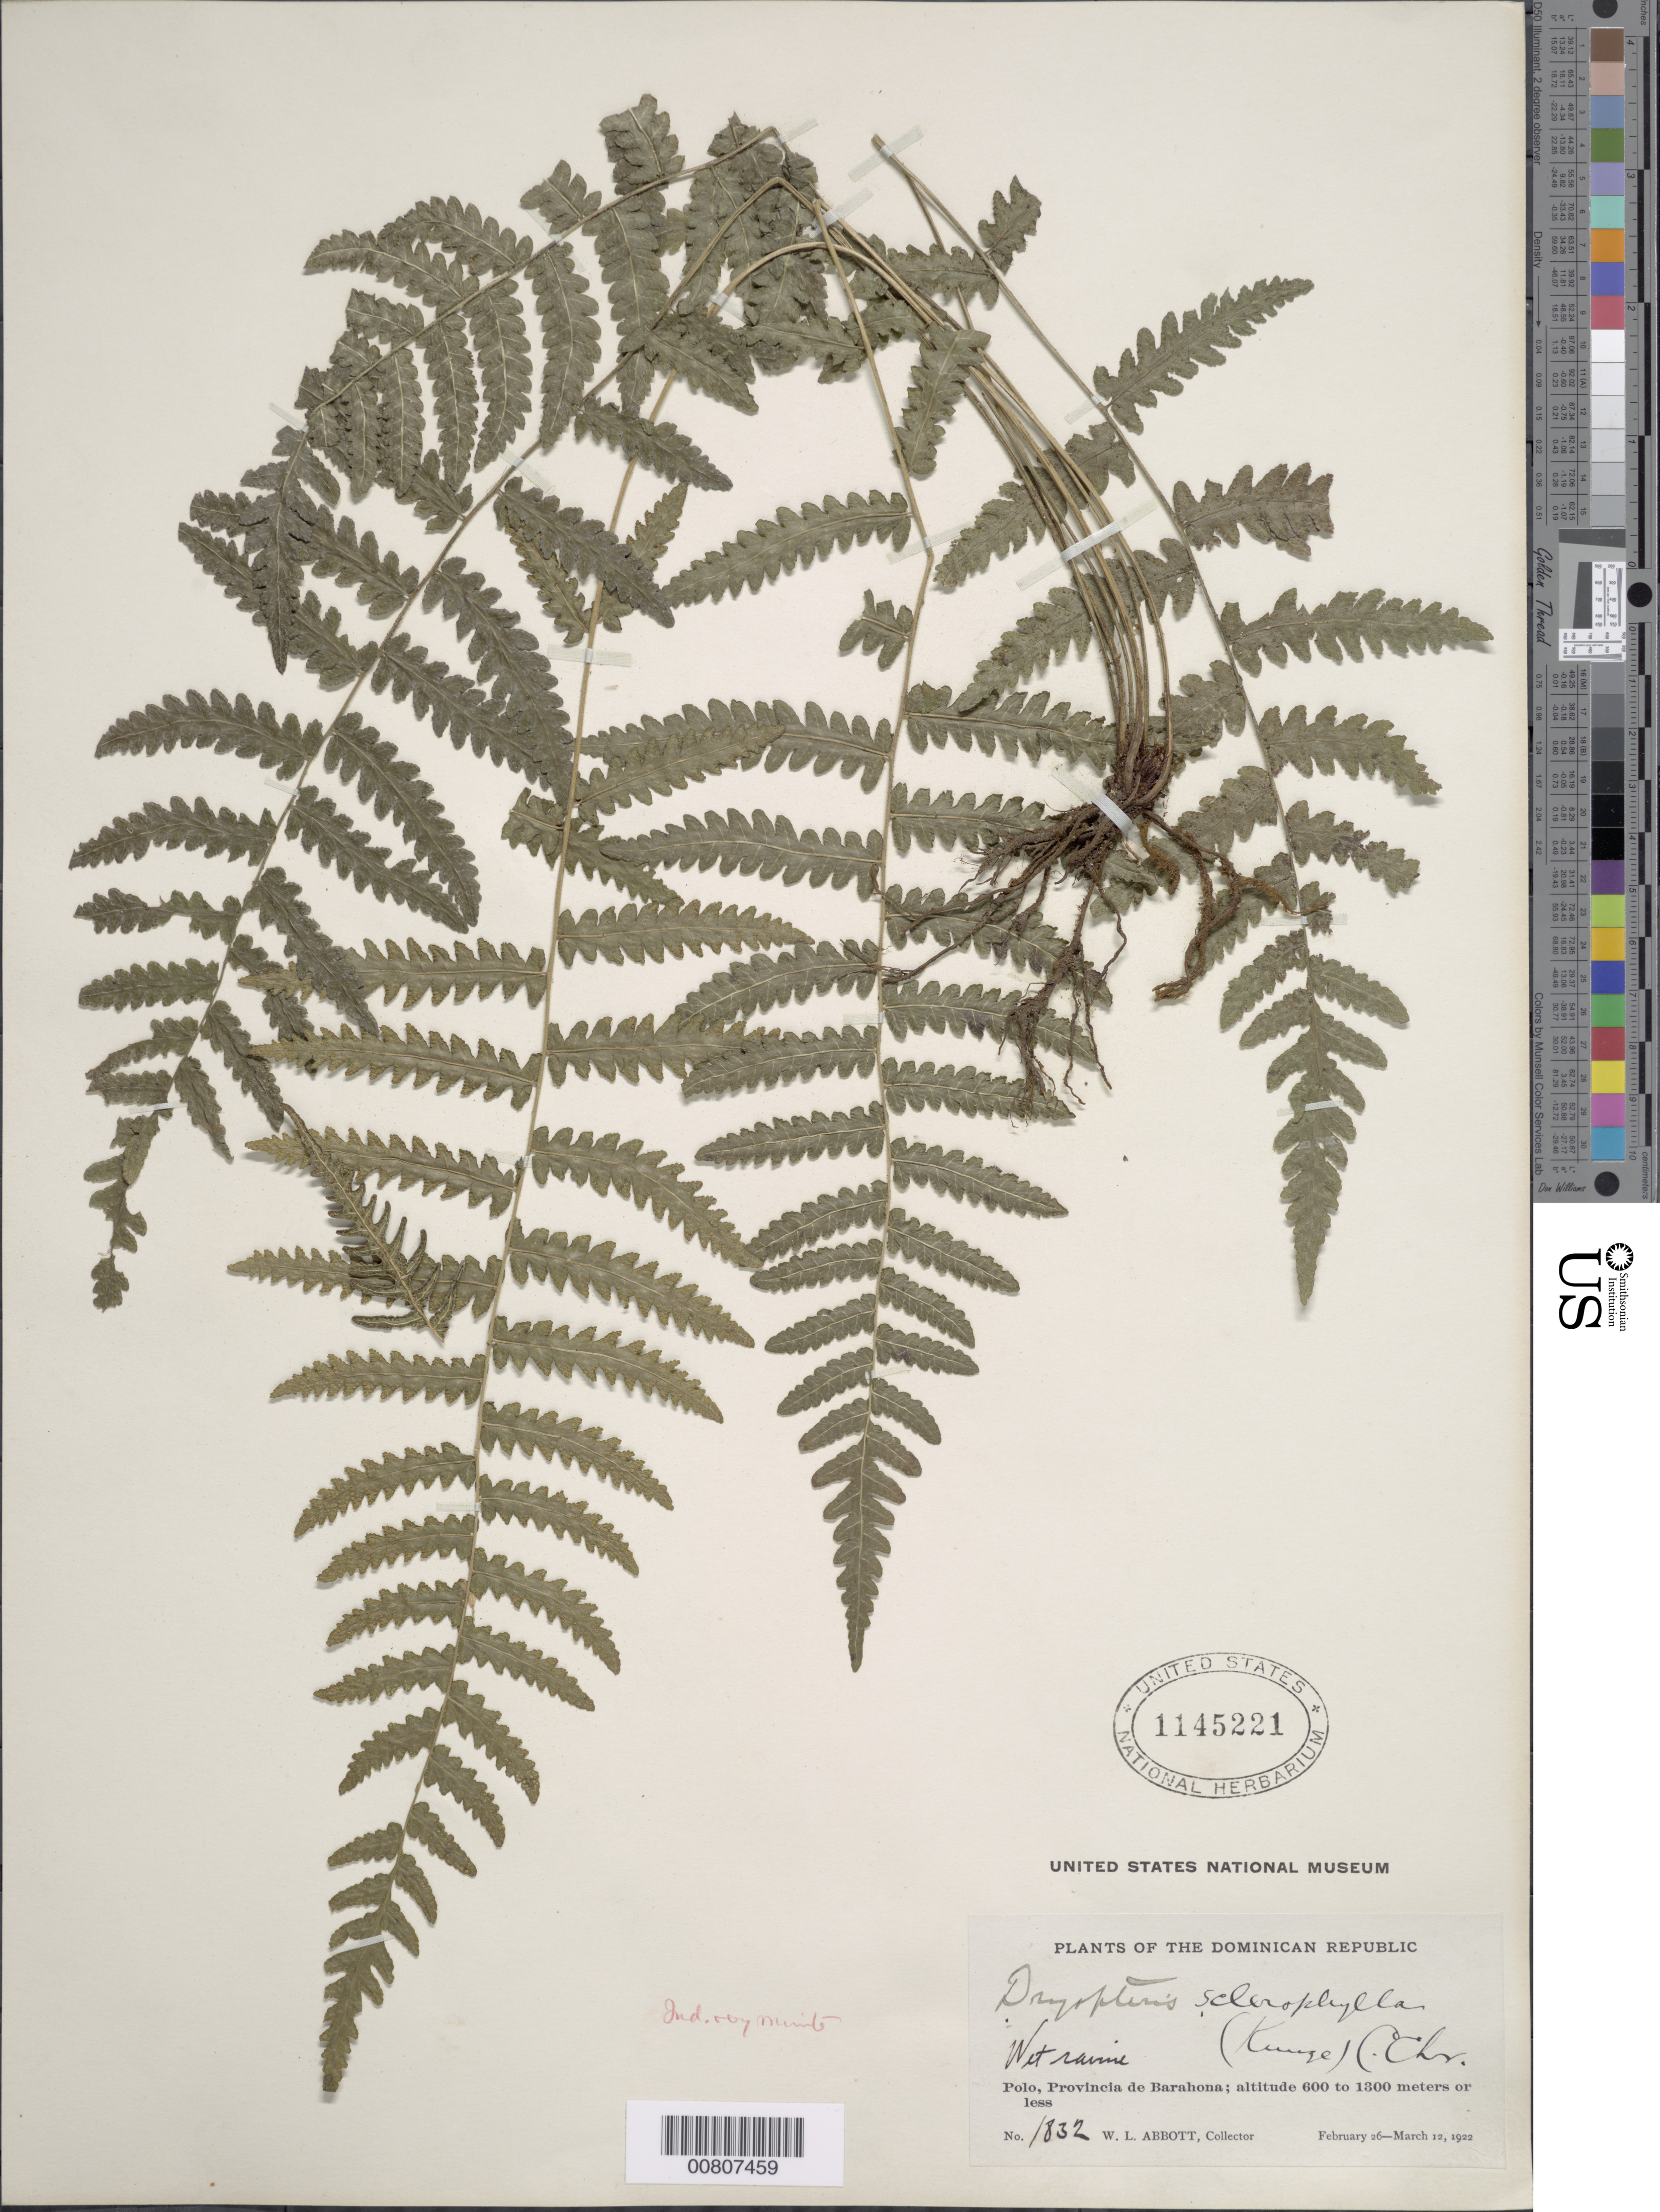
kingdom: Plantae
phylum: Tracheophyta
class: Polypodiopsida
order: Polypodiales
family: Thelypteridaceae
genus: Goniopteris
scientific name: Goniopteris sclerophylla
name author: (Poepp.) C.V. Morton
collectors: W. L. Abbott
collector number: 1832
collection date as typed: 26 Feb 1922 to 12 Mar 1922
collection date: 1922-02-26/1922-03-12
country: Dominican Republic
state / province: Barahona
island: Hispaniola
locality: Polo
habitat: Wet ravine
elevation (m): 600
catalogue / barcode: US 1145221